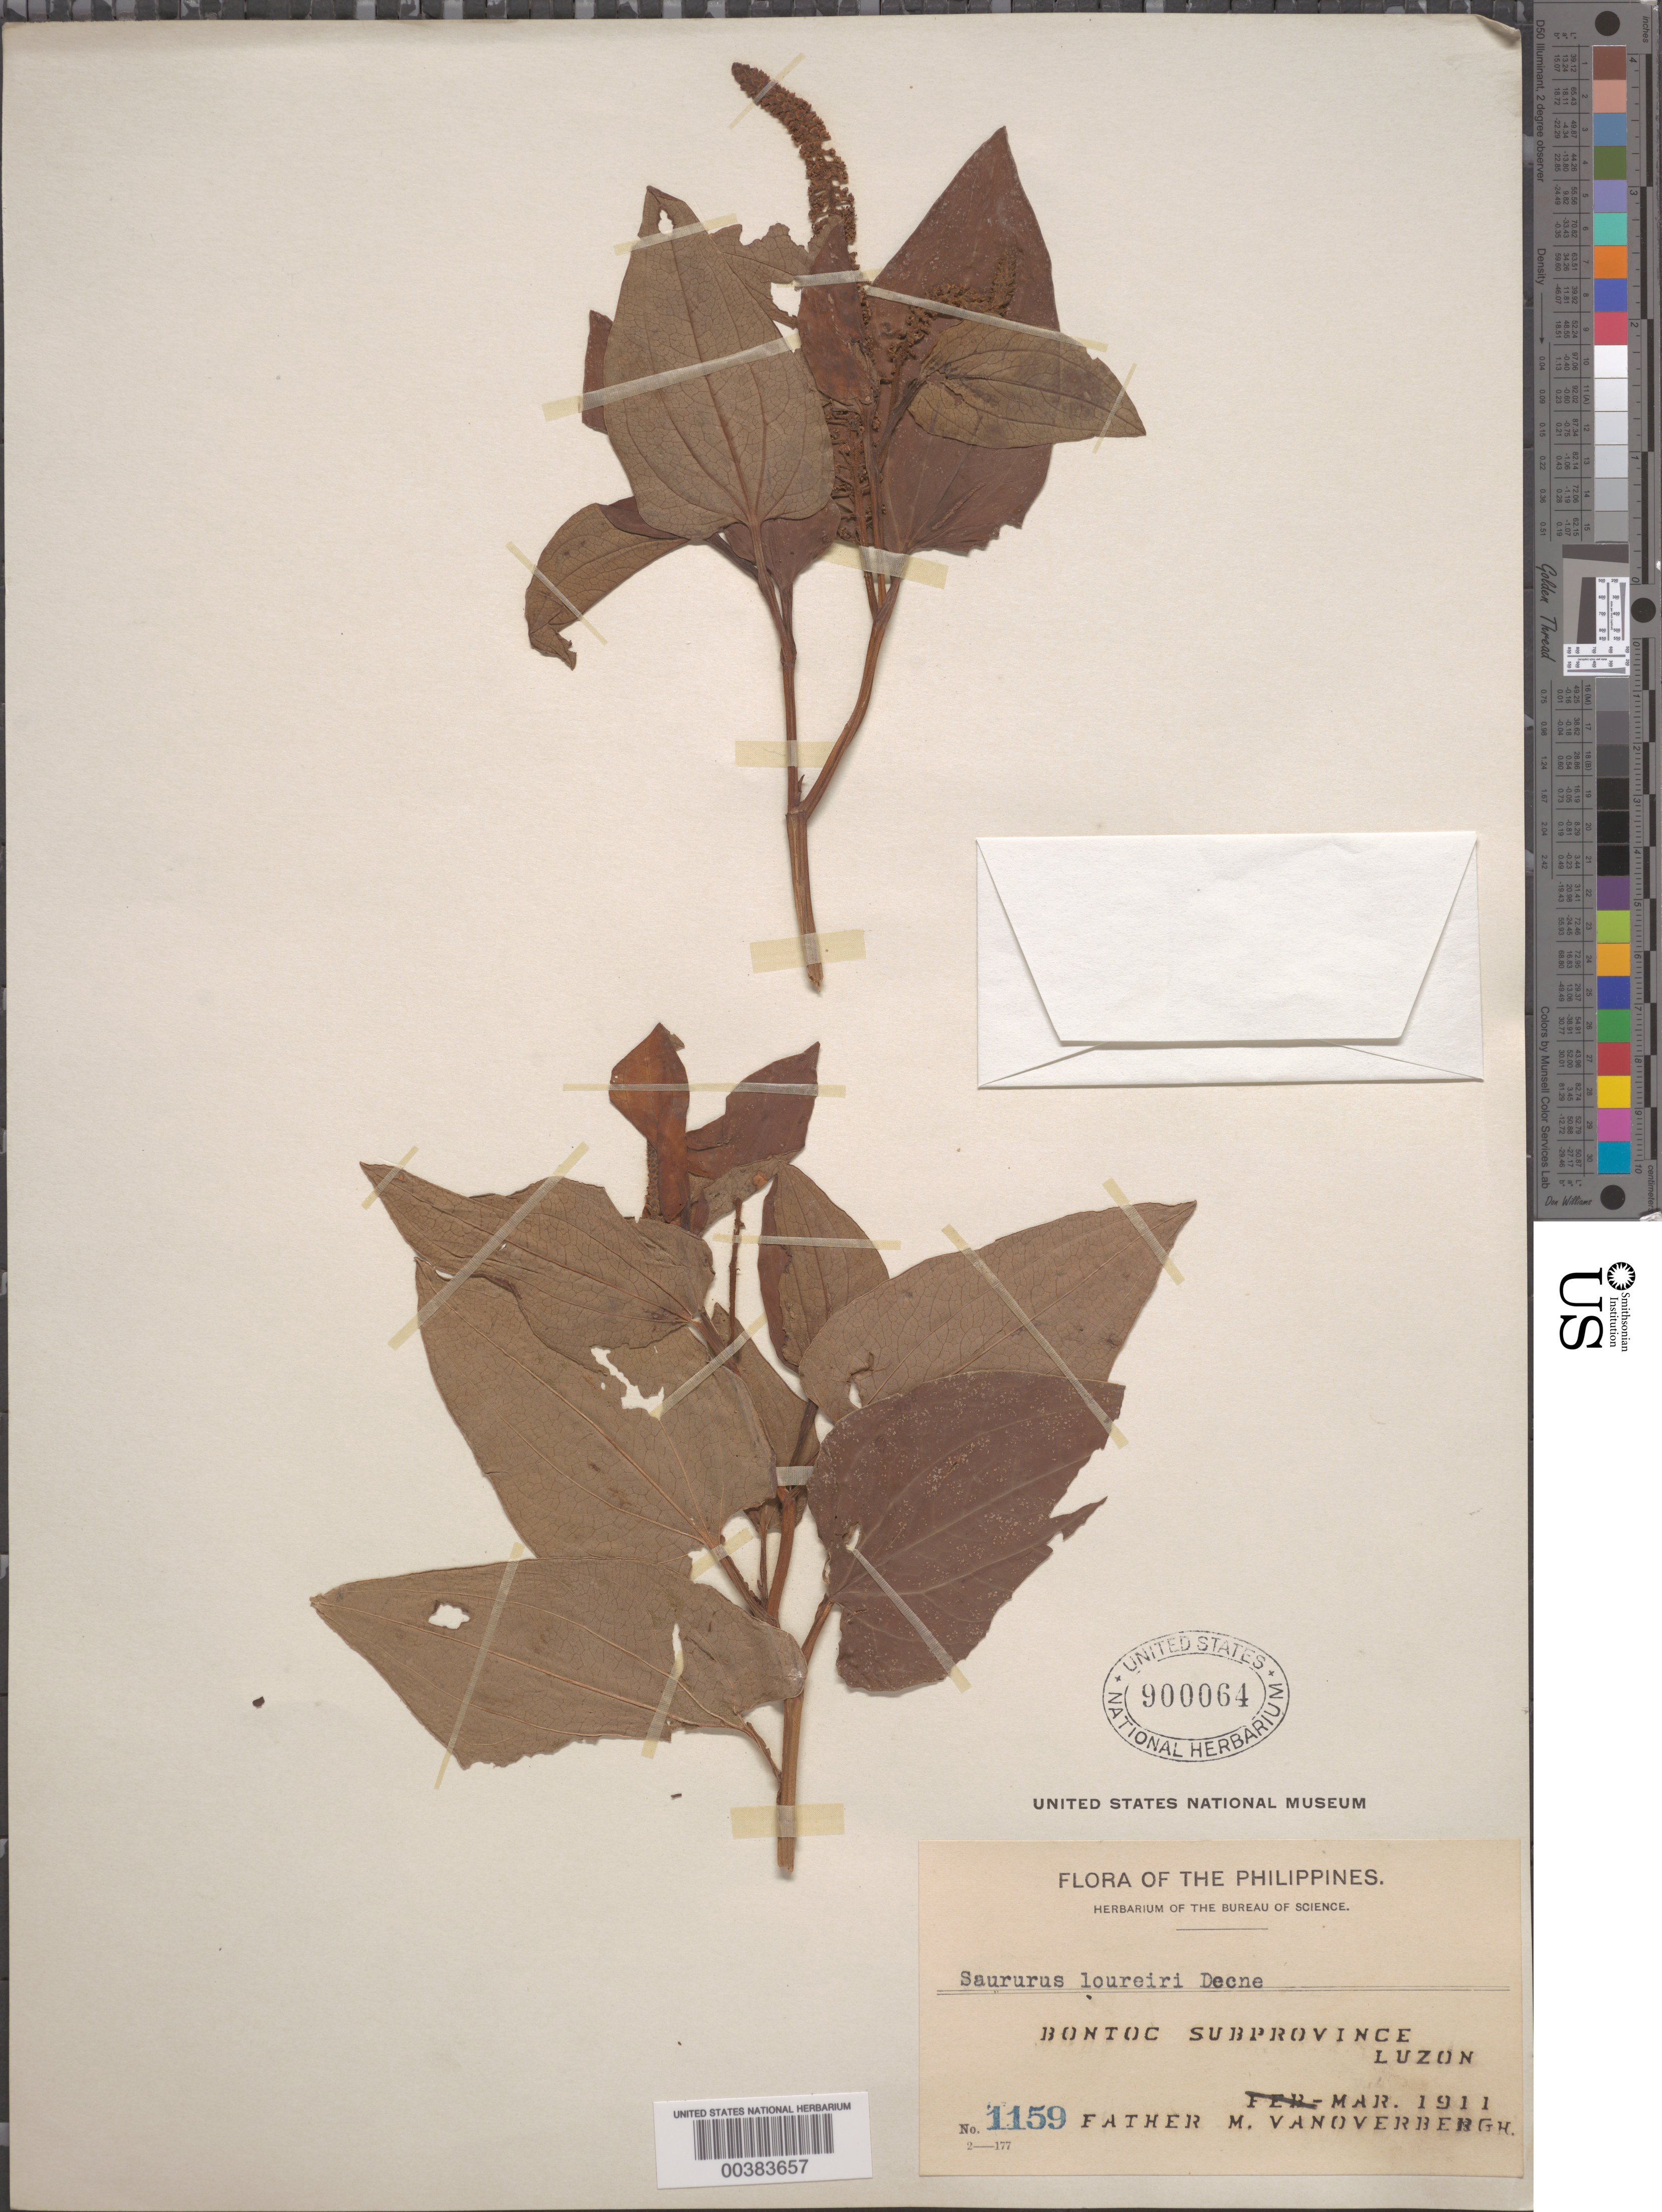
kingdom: Plantae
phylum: Tracheophyta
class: Magnoliopsida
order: Piperales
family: Saururaceae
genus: Saururus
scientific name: Saururus chinensis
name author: (Lour.) Baill.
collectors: M. Vanoverbergh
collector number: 1159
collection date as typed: Mar 1911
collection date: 1911-03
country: Philippines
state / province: Cordillera (Administrative Region)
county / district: Mountain province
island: Luzon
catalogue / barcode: US 900064